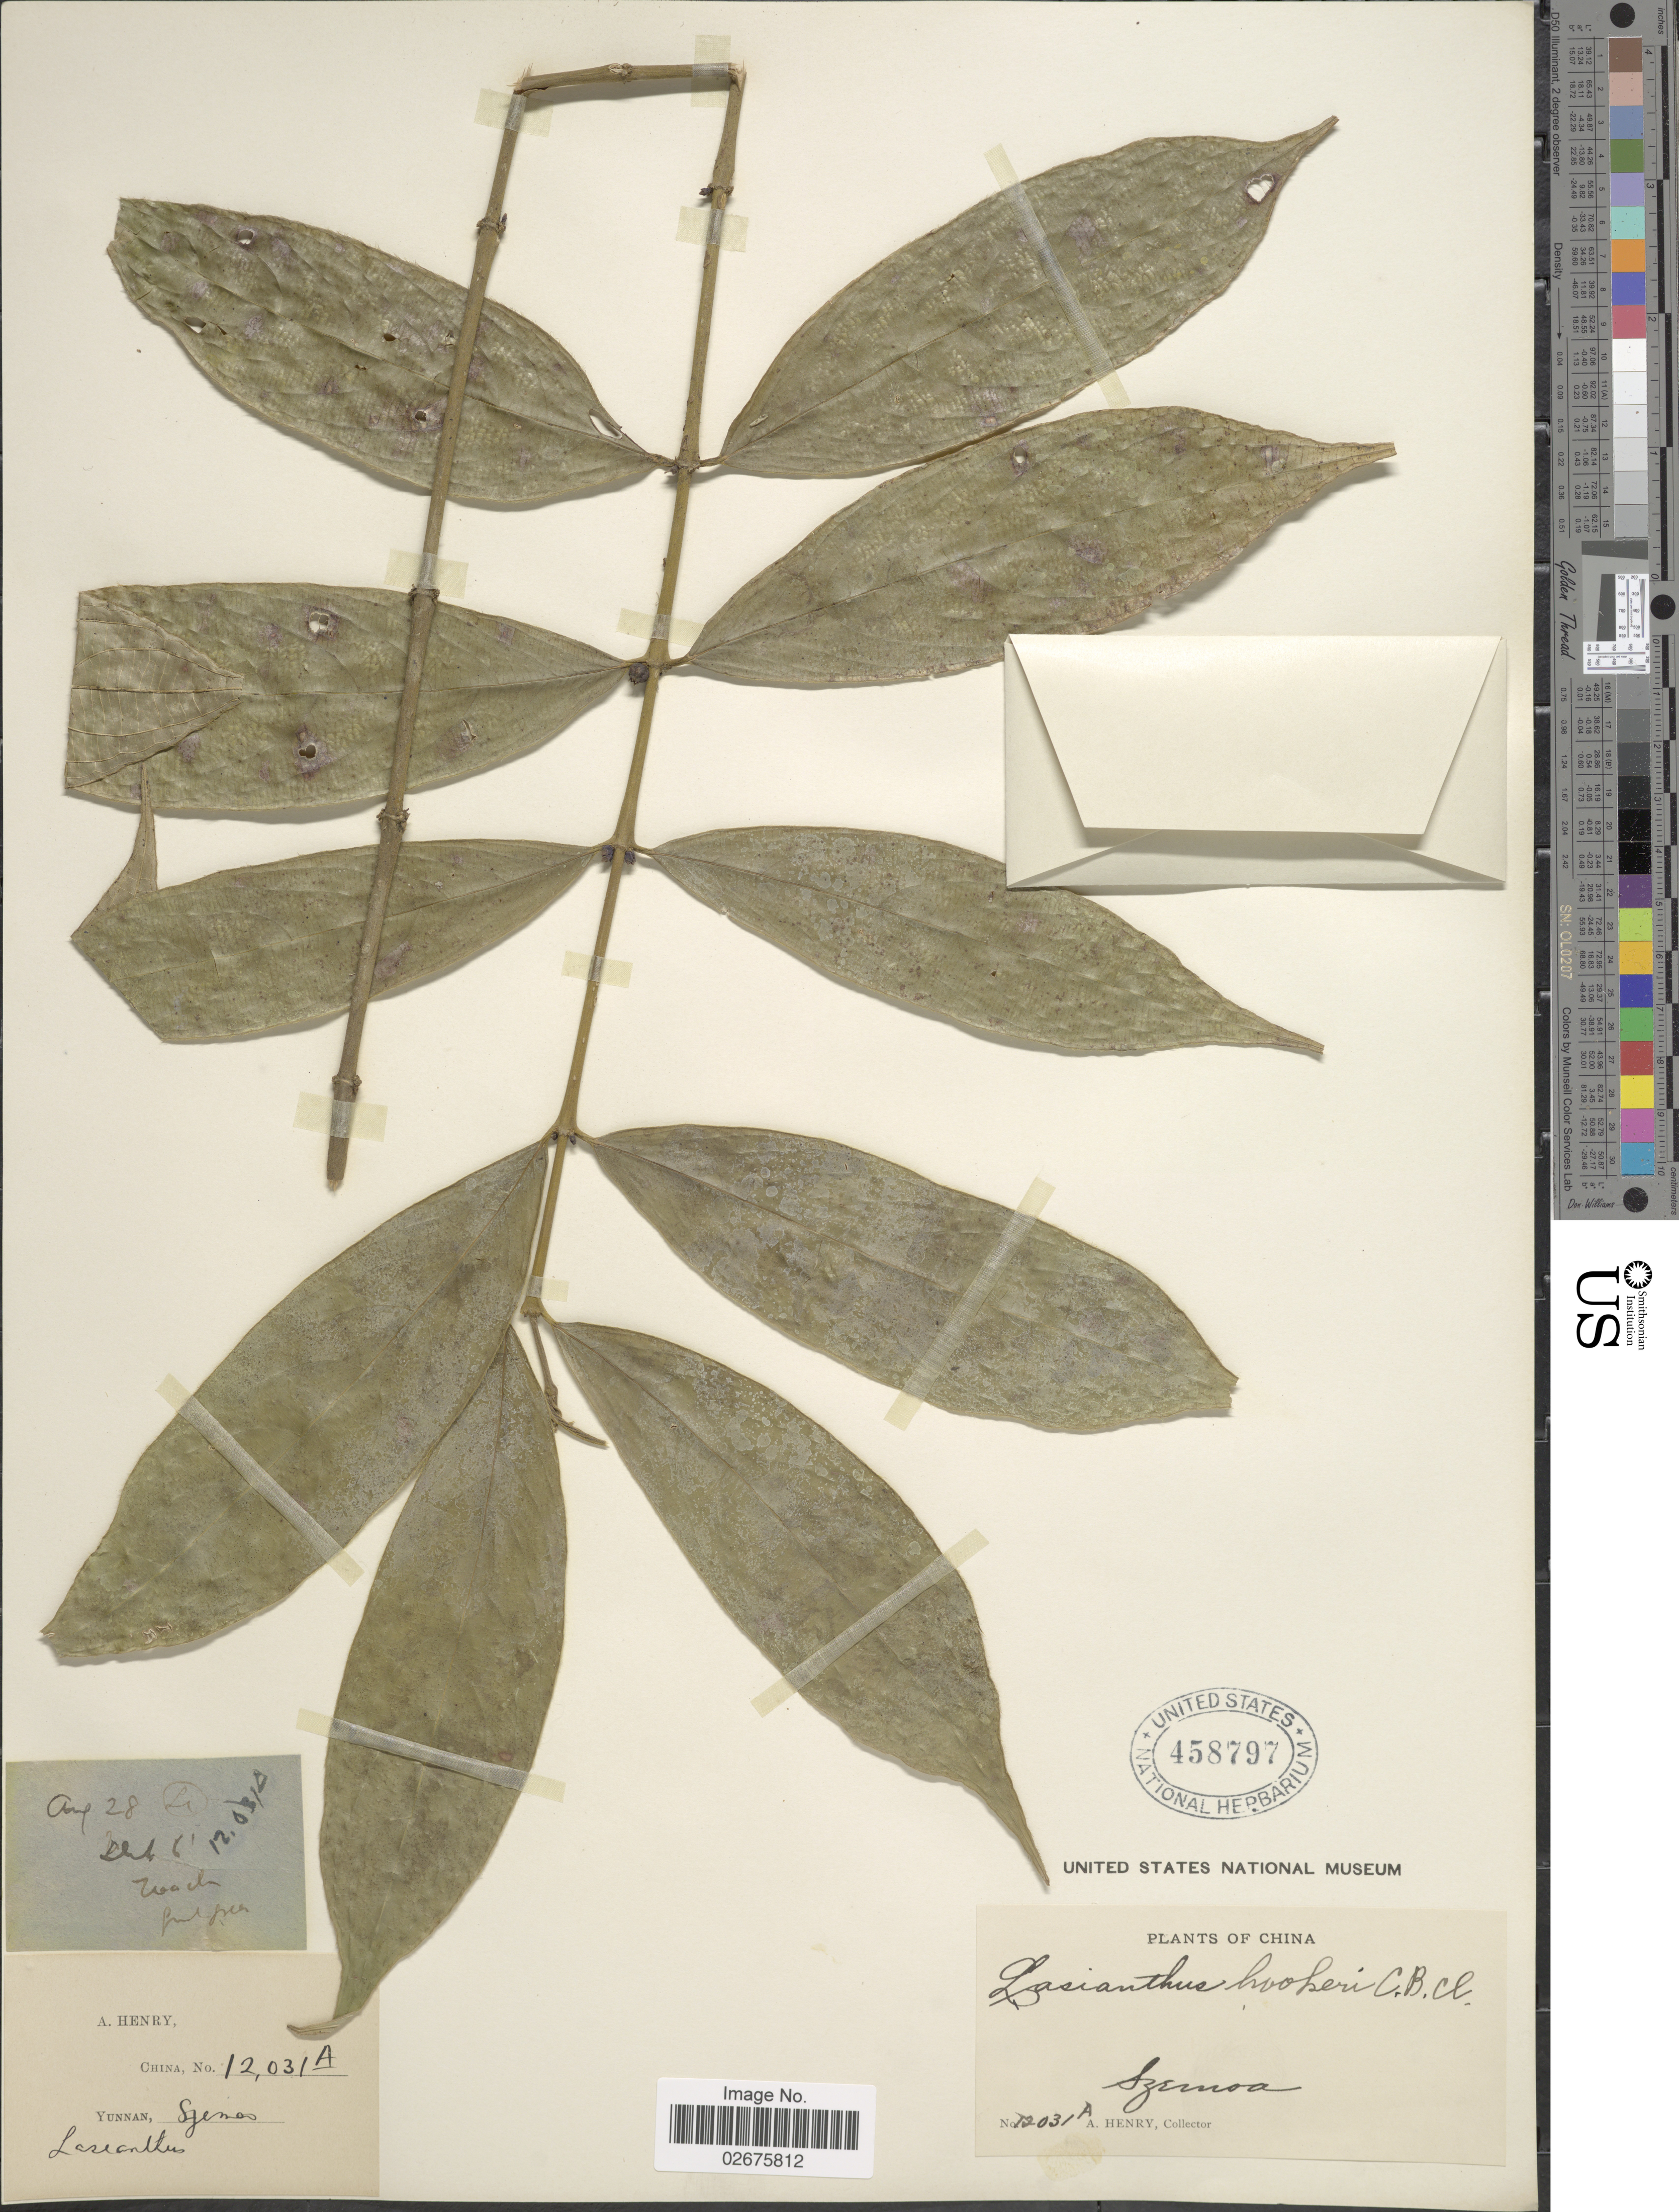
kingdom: Plantae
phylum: Tracheophyta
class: Magnoliopsida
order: Gentianales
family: Rubiaceae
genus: Lasianthus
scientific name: Lasianthus hookeri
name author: C.B. Clarke ex Hook. f.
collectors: A. Henry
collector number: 12031 A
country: China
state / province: Yunnan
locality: Szemoa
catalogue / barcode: US 458797